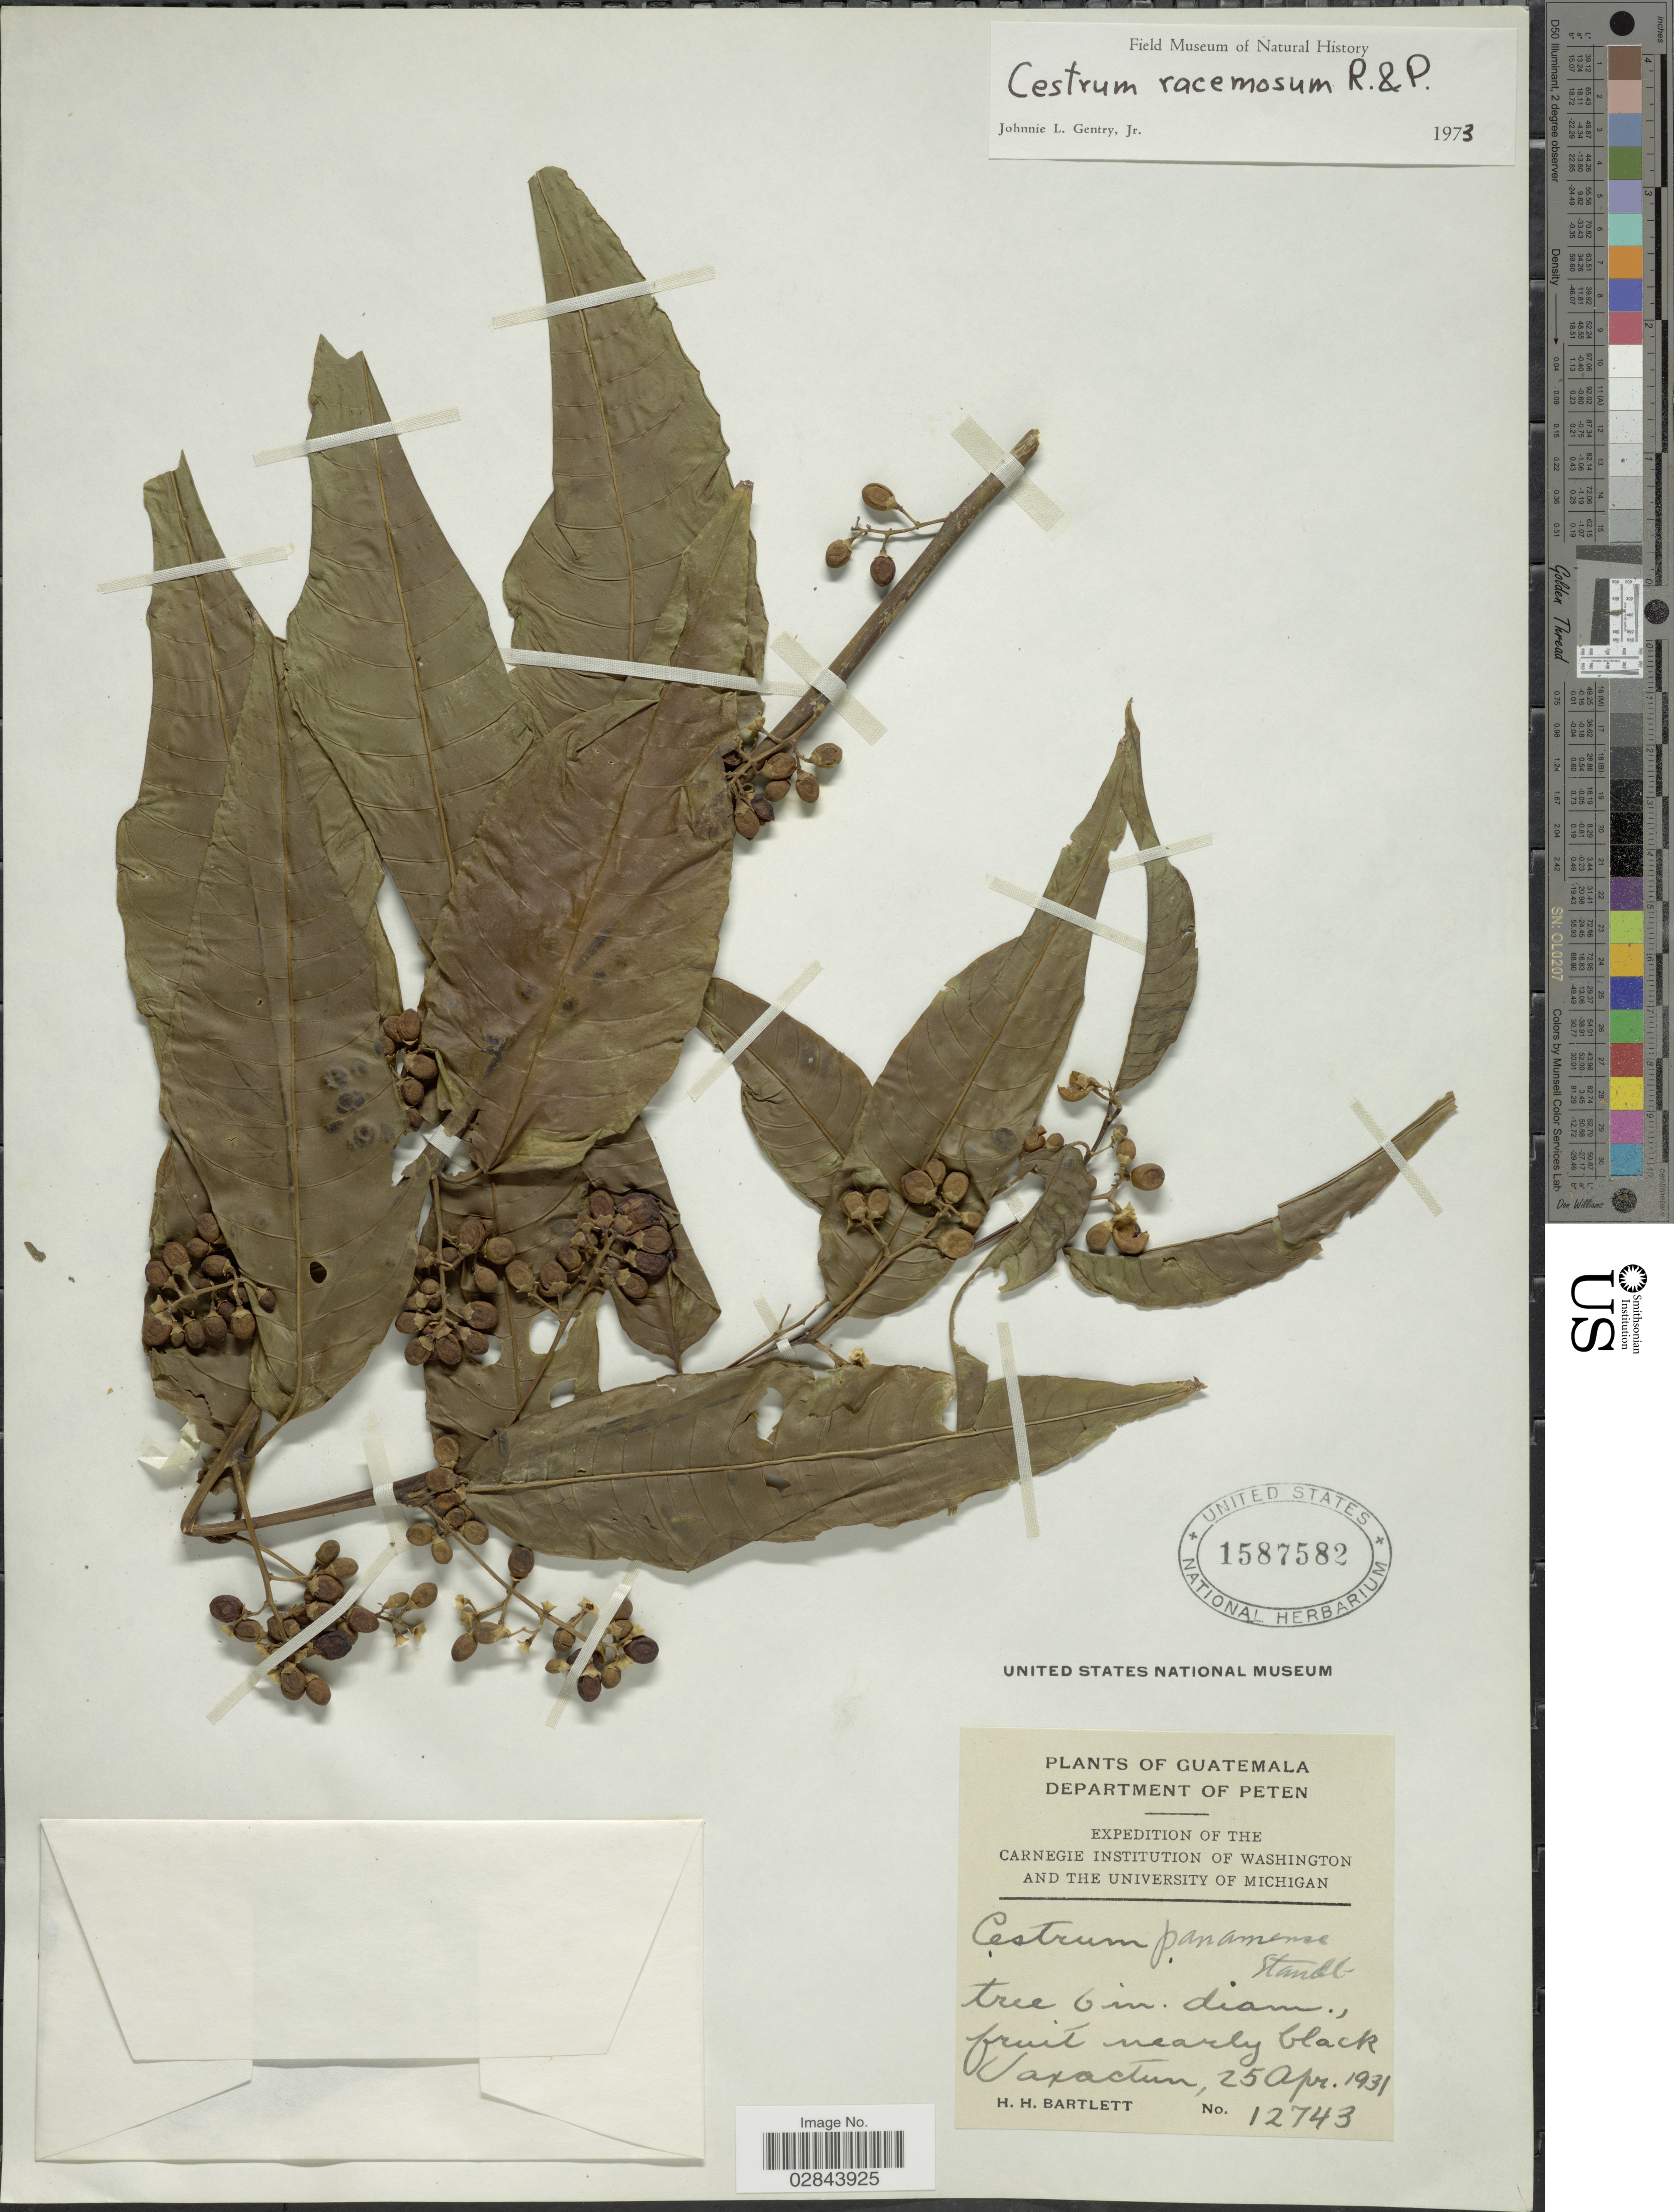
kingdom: Plantae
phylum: Tracheophyta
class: Magnoliopsida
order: Solanales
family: Solanaceae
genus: Cestrum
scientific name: Cestrum racemosum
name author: Ruiz & Pav.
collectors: H. H. Bartlett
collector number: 12743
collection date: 1931-04-25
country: Guatemala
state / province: El Petén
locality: Department of Peten. Uaxactun.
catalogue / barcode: US 1587582